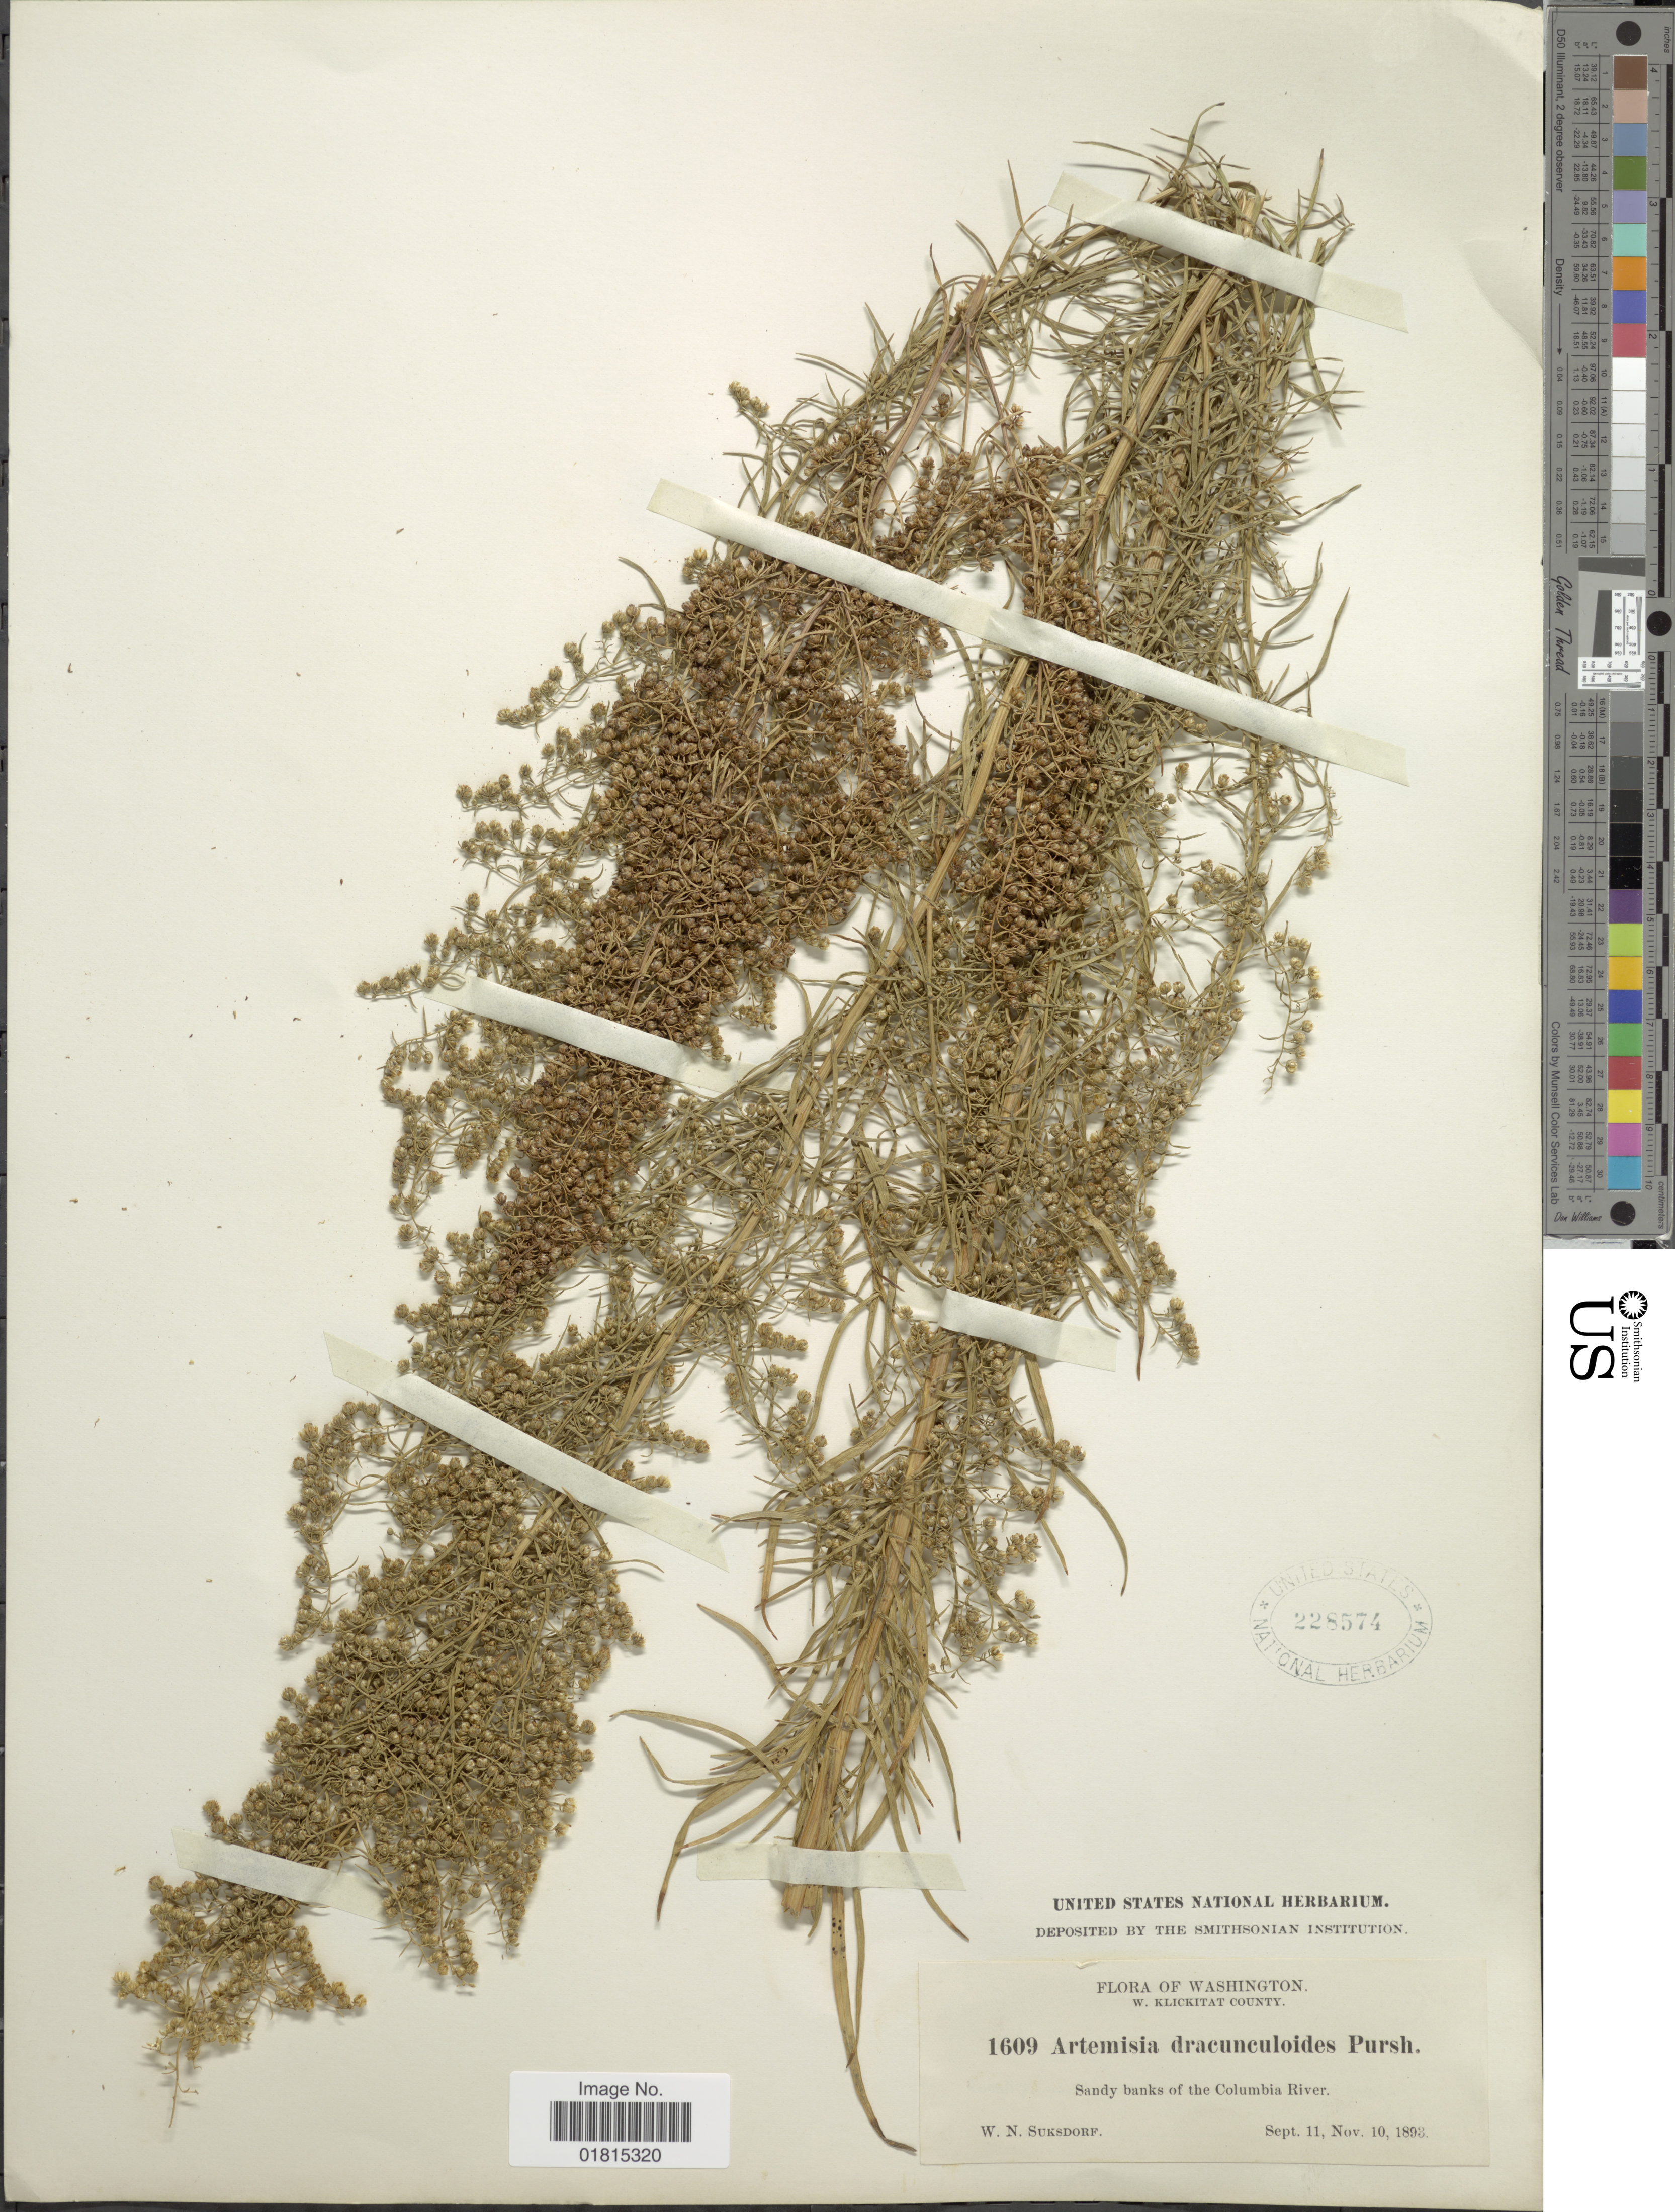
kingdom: Plantae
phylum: Tracheophyta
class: Magnoliopsida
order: Asterales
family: Asteraceae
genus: Artemisia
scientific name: Artemisia dracunculoides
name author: Pursh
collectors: W. N. Suksdorf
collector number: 1609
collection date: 1893-09-11/1893-11-10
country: United States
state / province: Washington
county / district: Klickitat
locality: W. Klickitat county. Columbia River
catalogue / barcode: US 228574